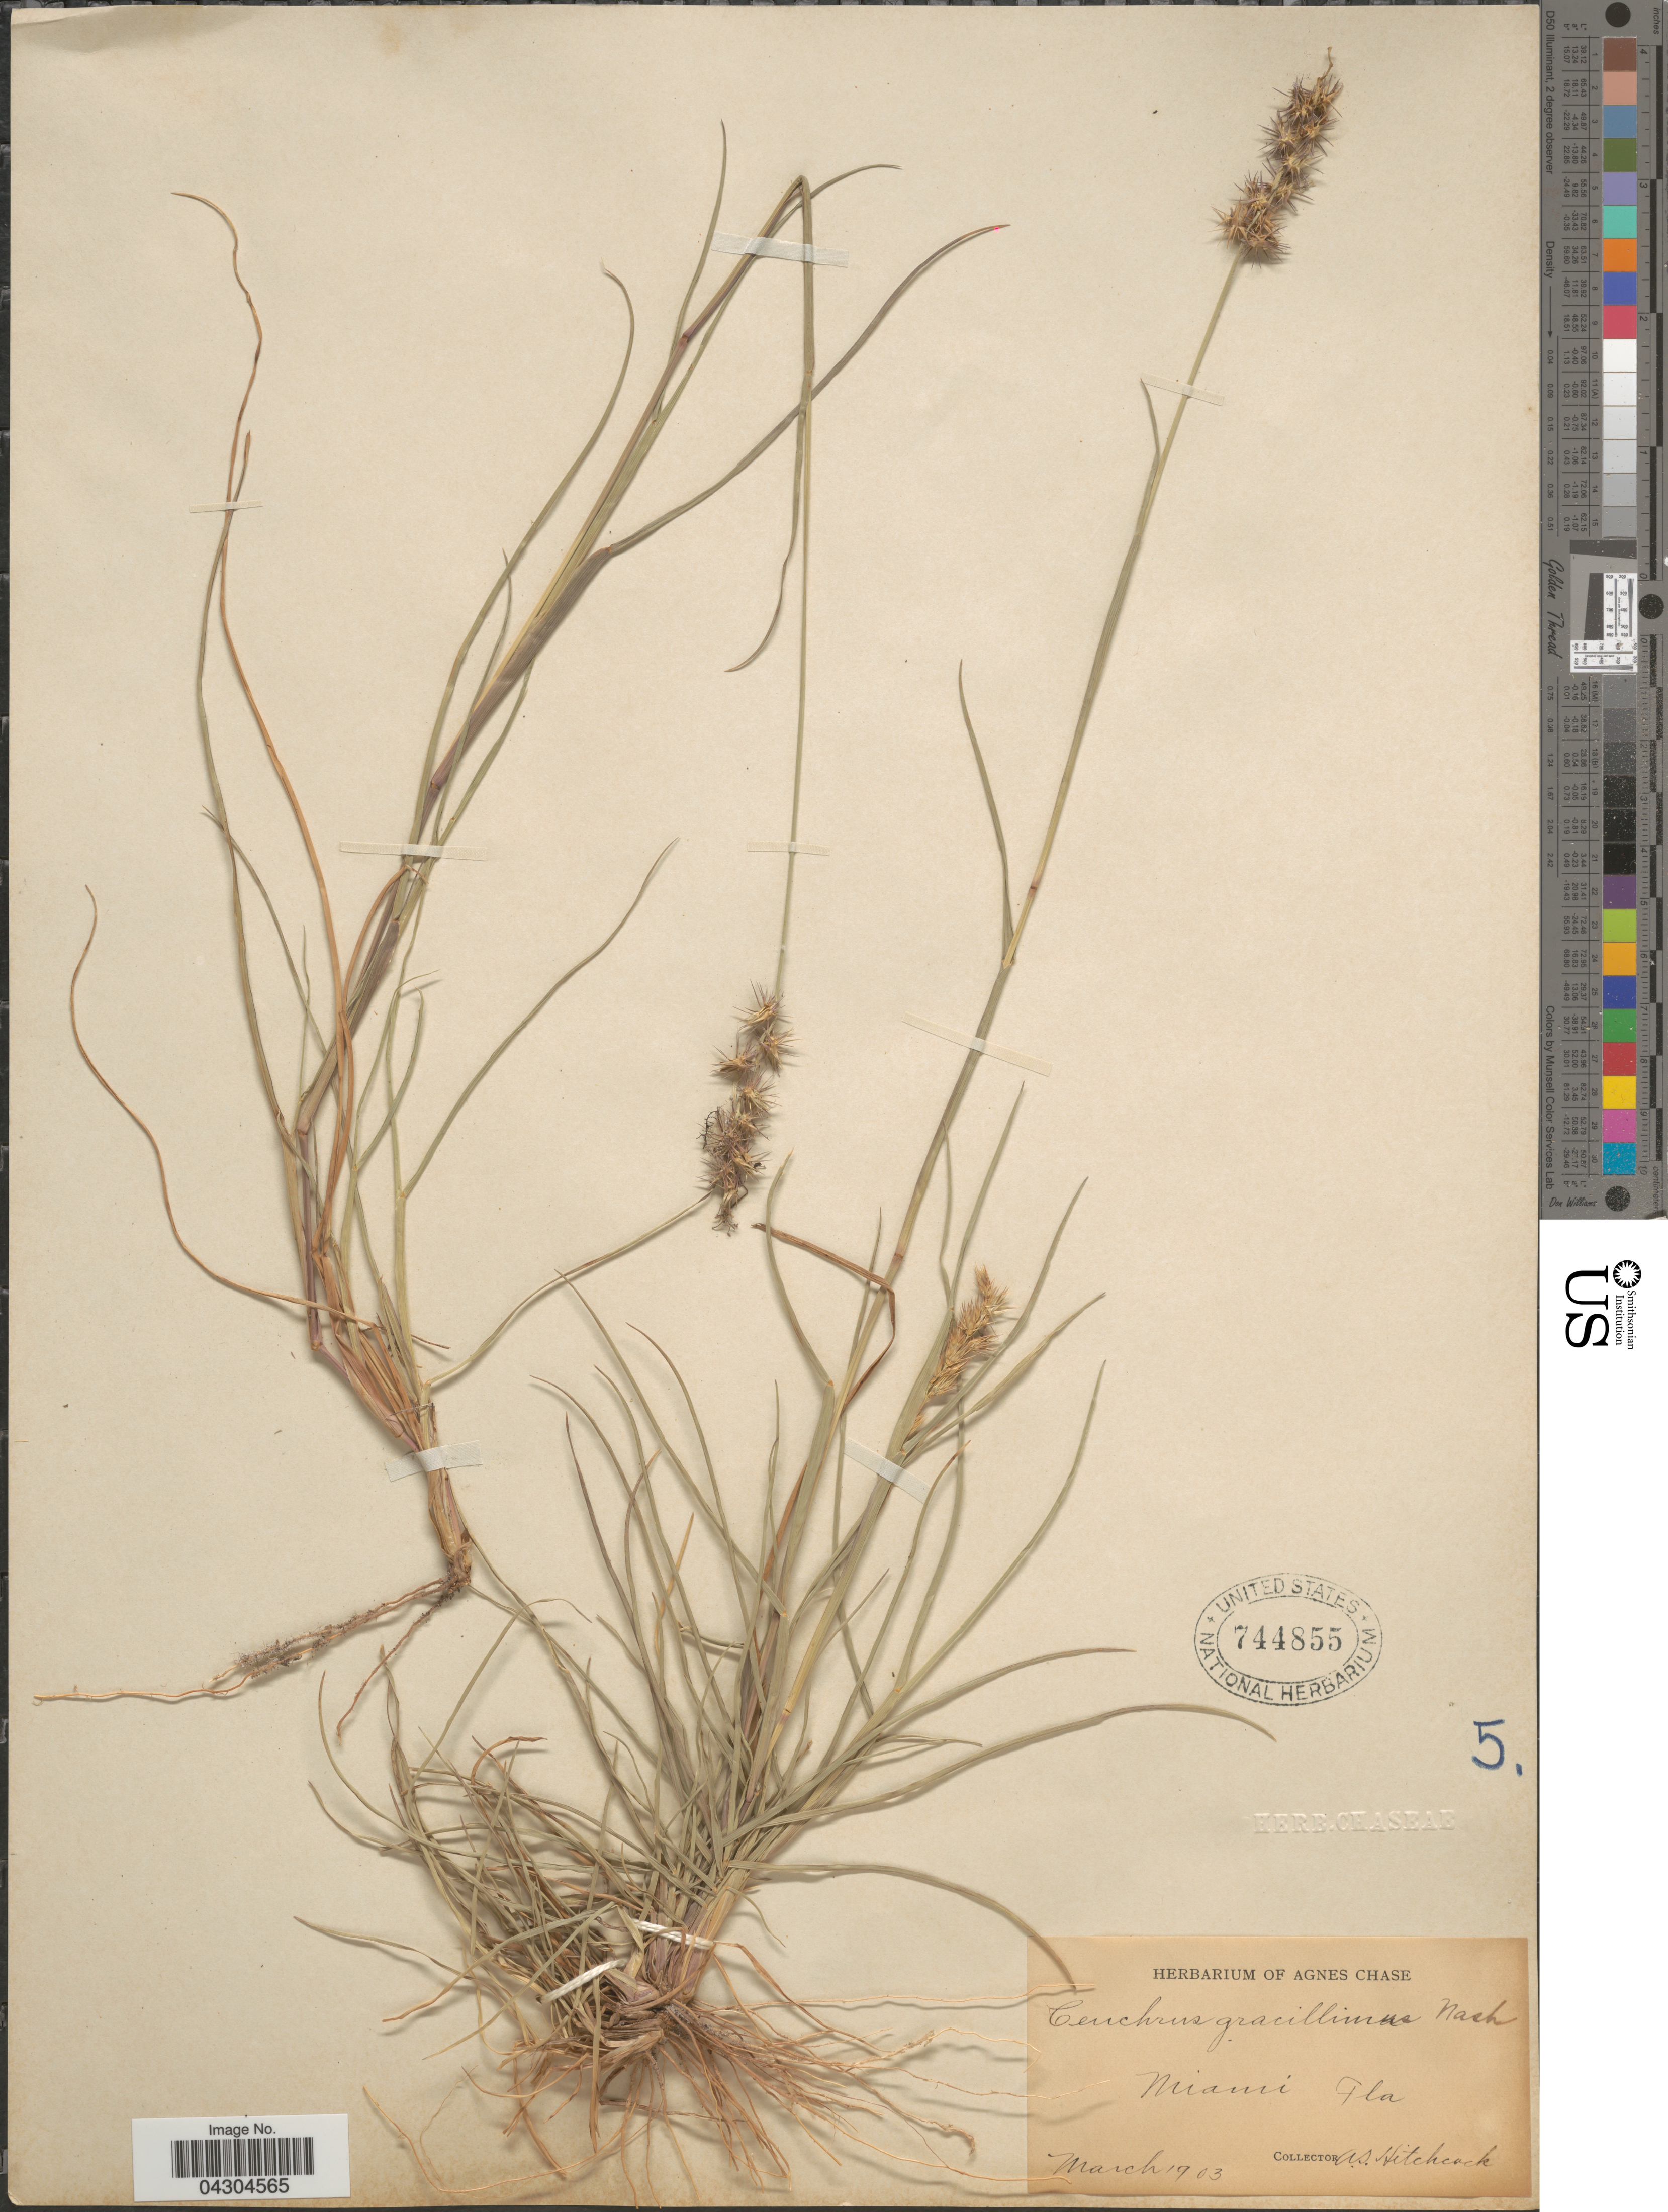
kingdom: Plantae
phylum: Tracheophyta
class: Liliopsida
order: Poales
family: Poaceae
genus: Cenchrus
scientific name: Cenchrus gracillimus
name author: Nash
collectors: A. S. Hitchcock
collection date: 1903-03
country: United States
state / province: Florida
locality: Miami.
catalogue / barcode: US 744855